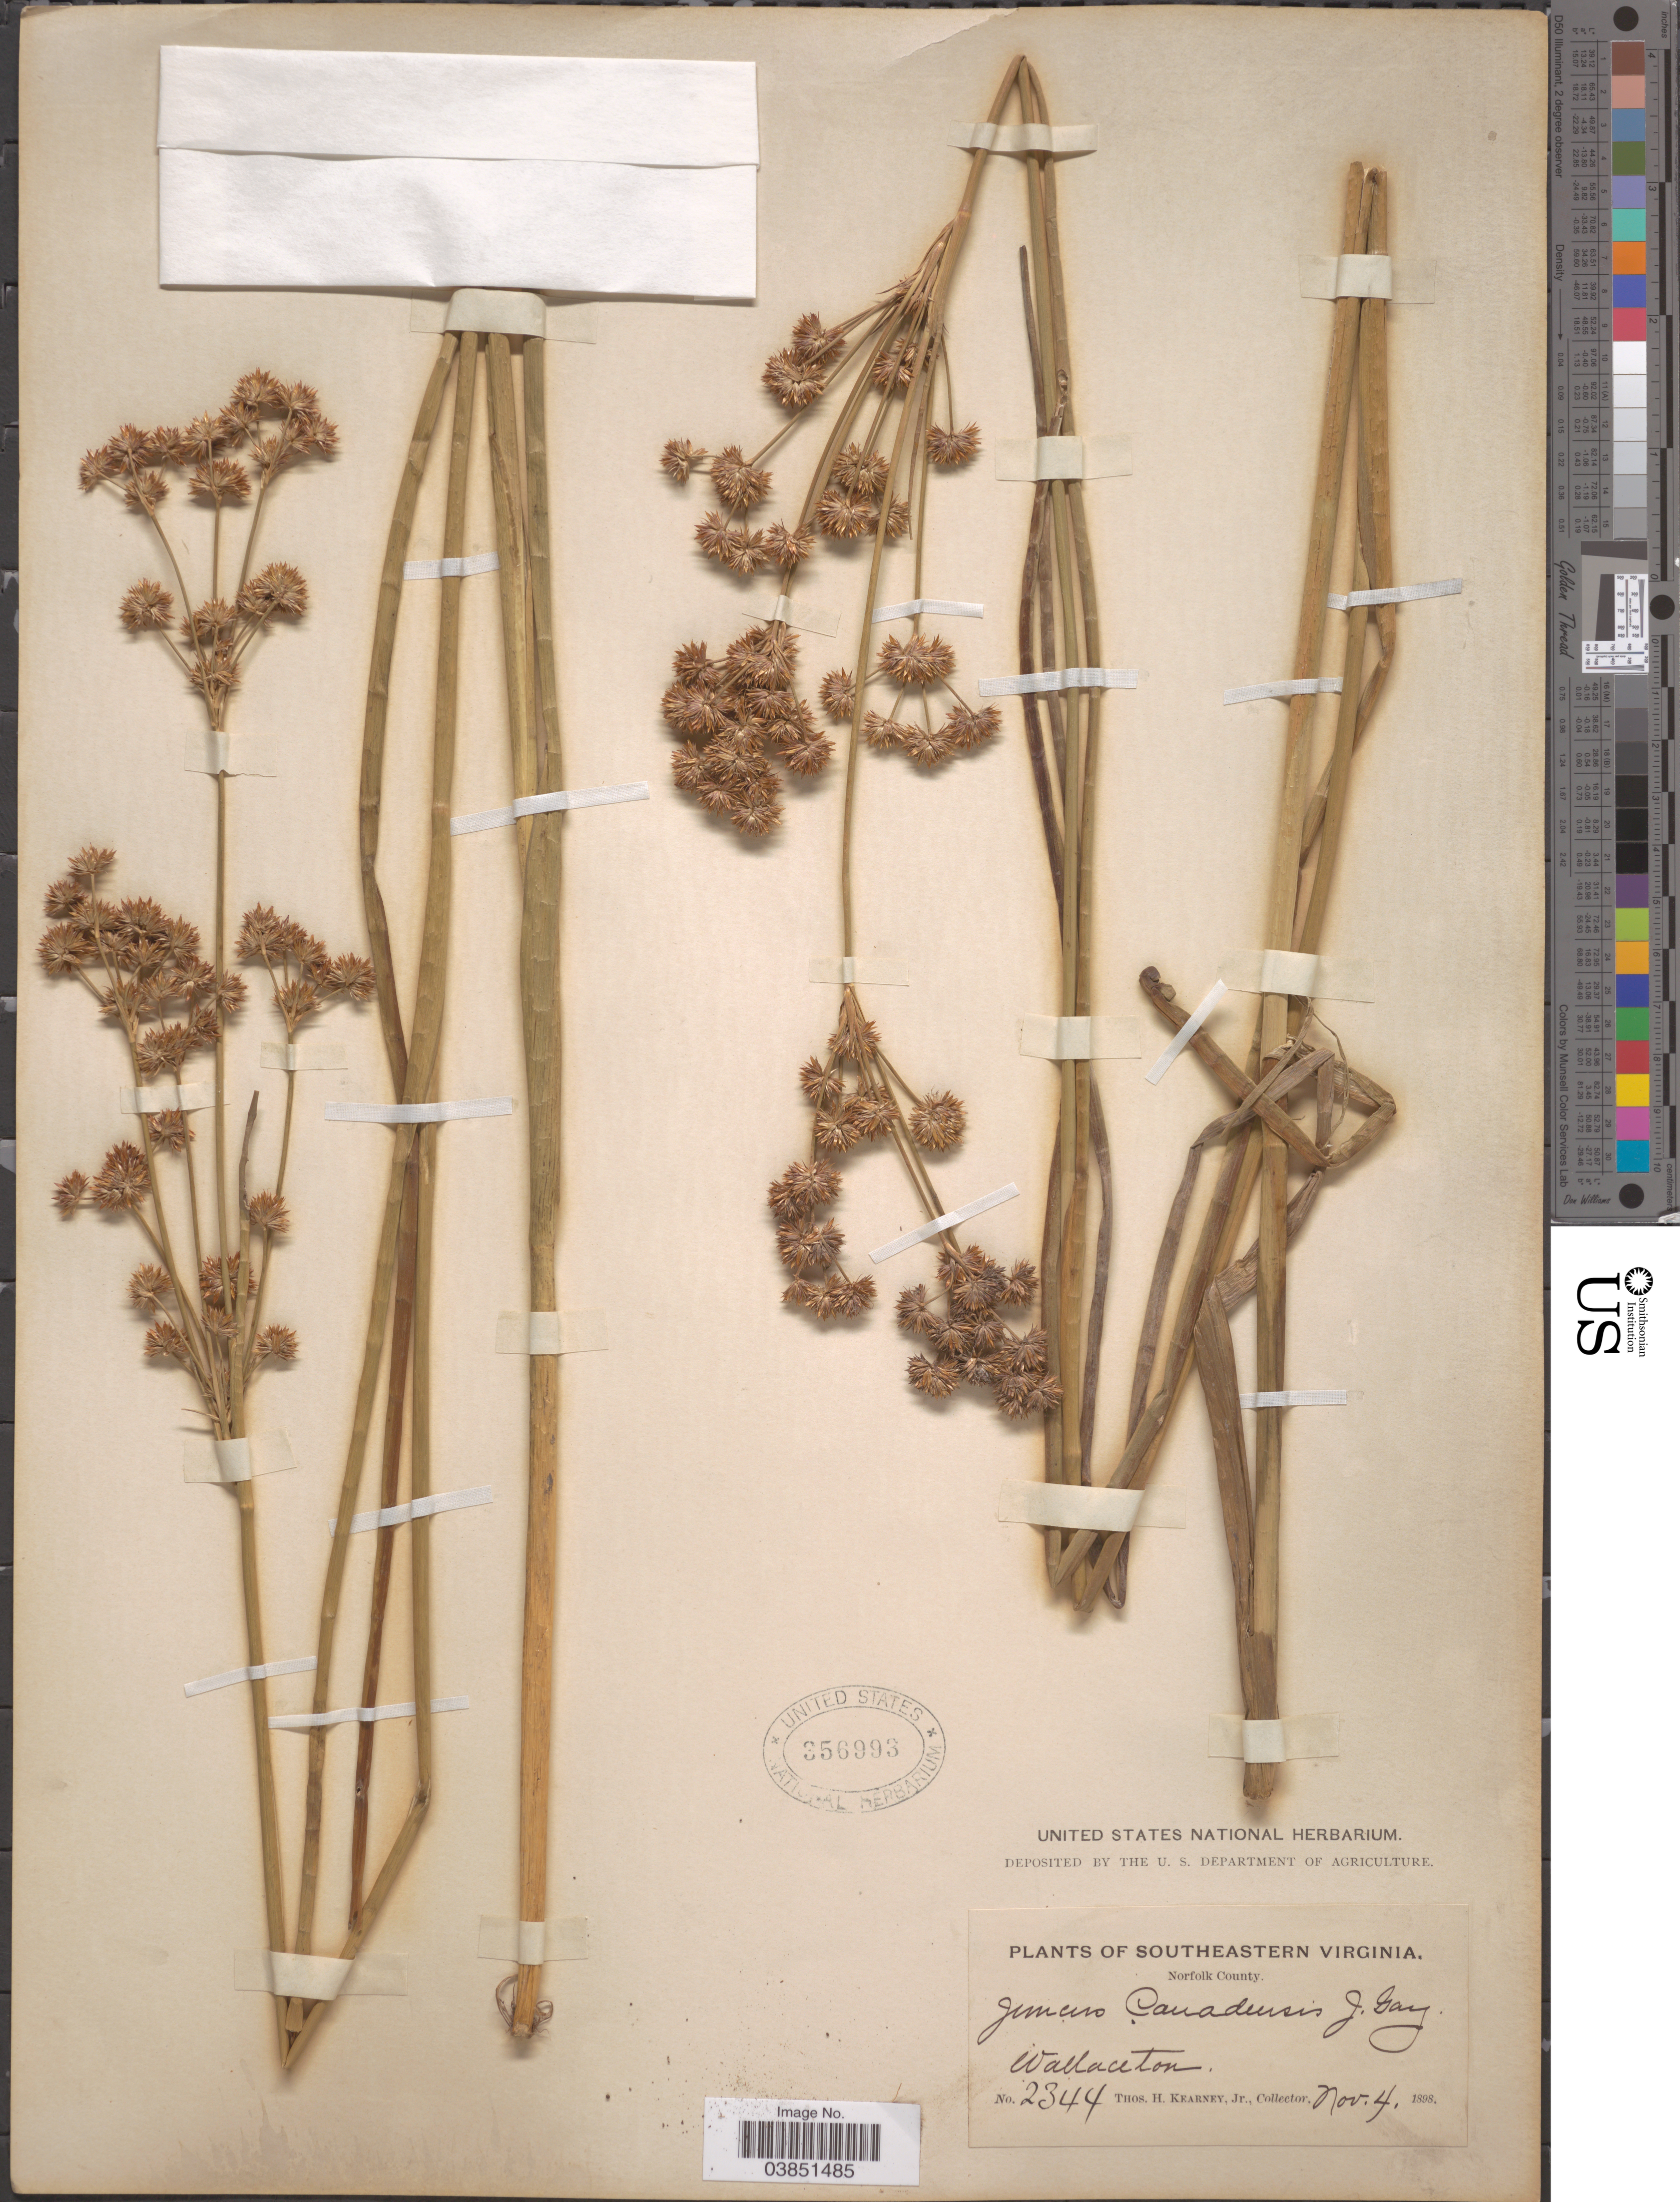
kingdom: Plantae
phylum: Tracheophyta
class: Liliopsida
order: Poales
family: Juncaceae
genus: Juncus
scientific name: Juncus canadensis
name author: J. Gay ex Laharpe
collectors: T. H. Kearney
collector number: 2344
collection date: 1898-11-04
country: United States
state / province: Virginia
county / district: City of Norfolk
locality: Southeastern Virginia. Norfolk County. Wallaceton.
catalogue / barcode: US 356993